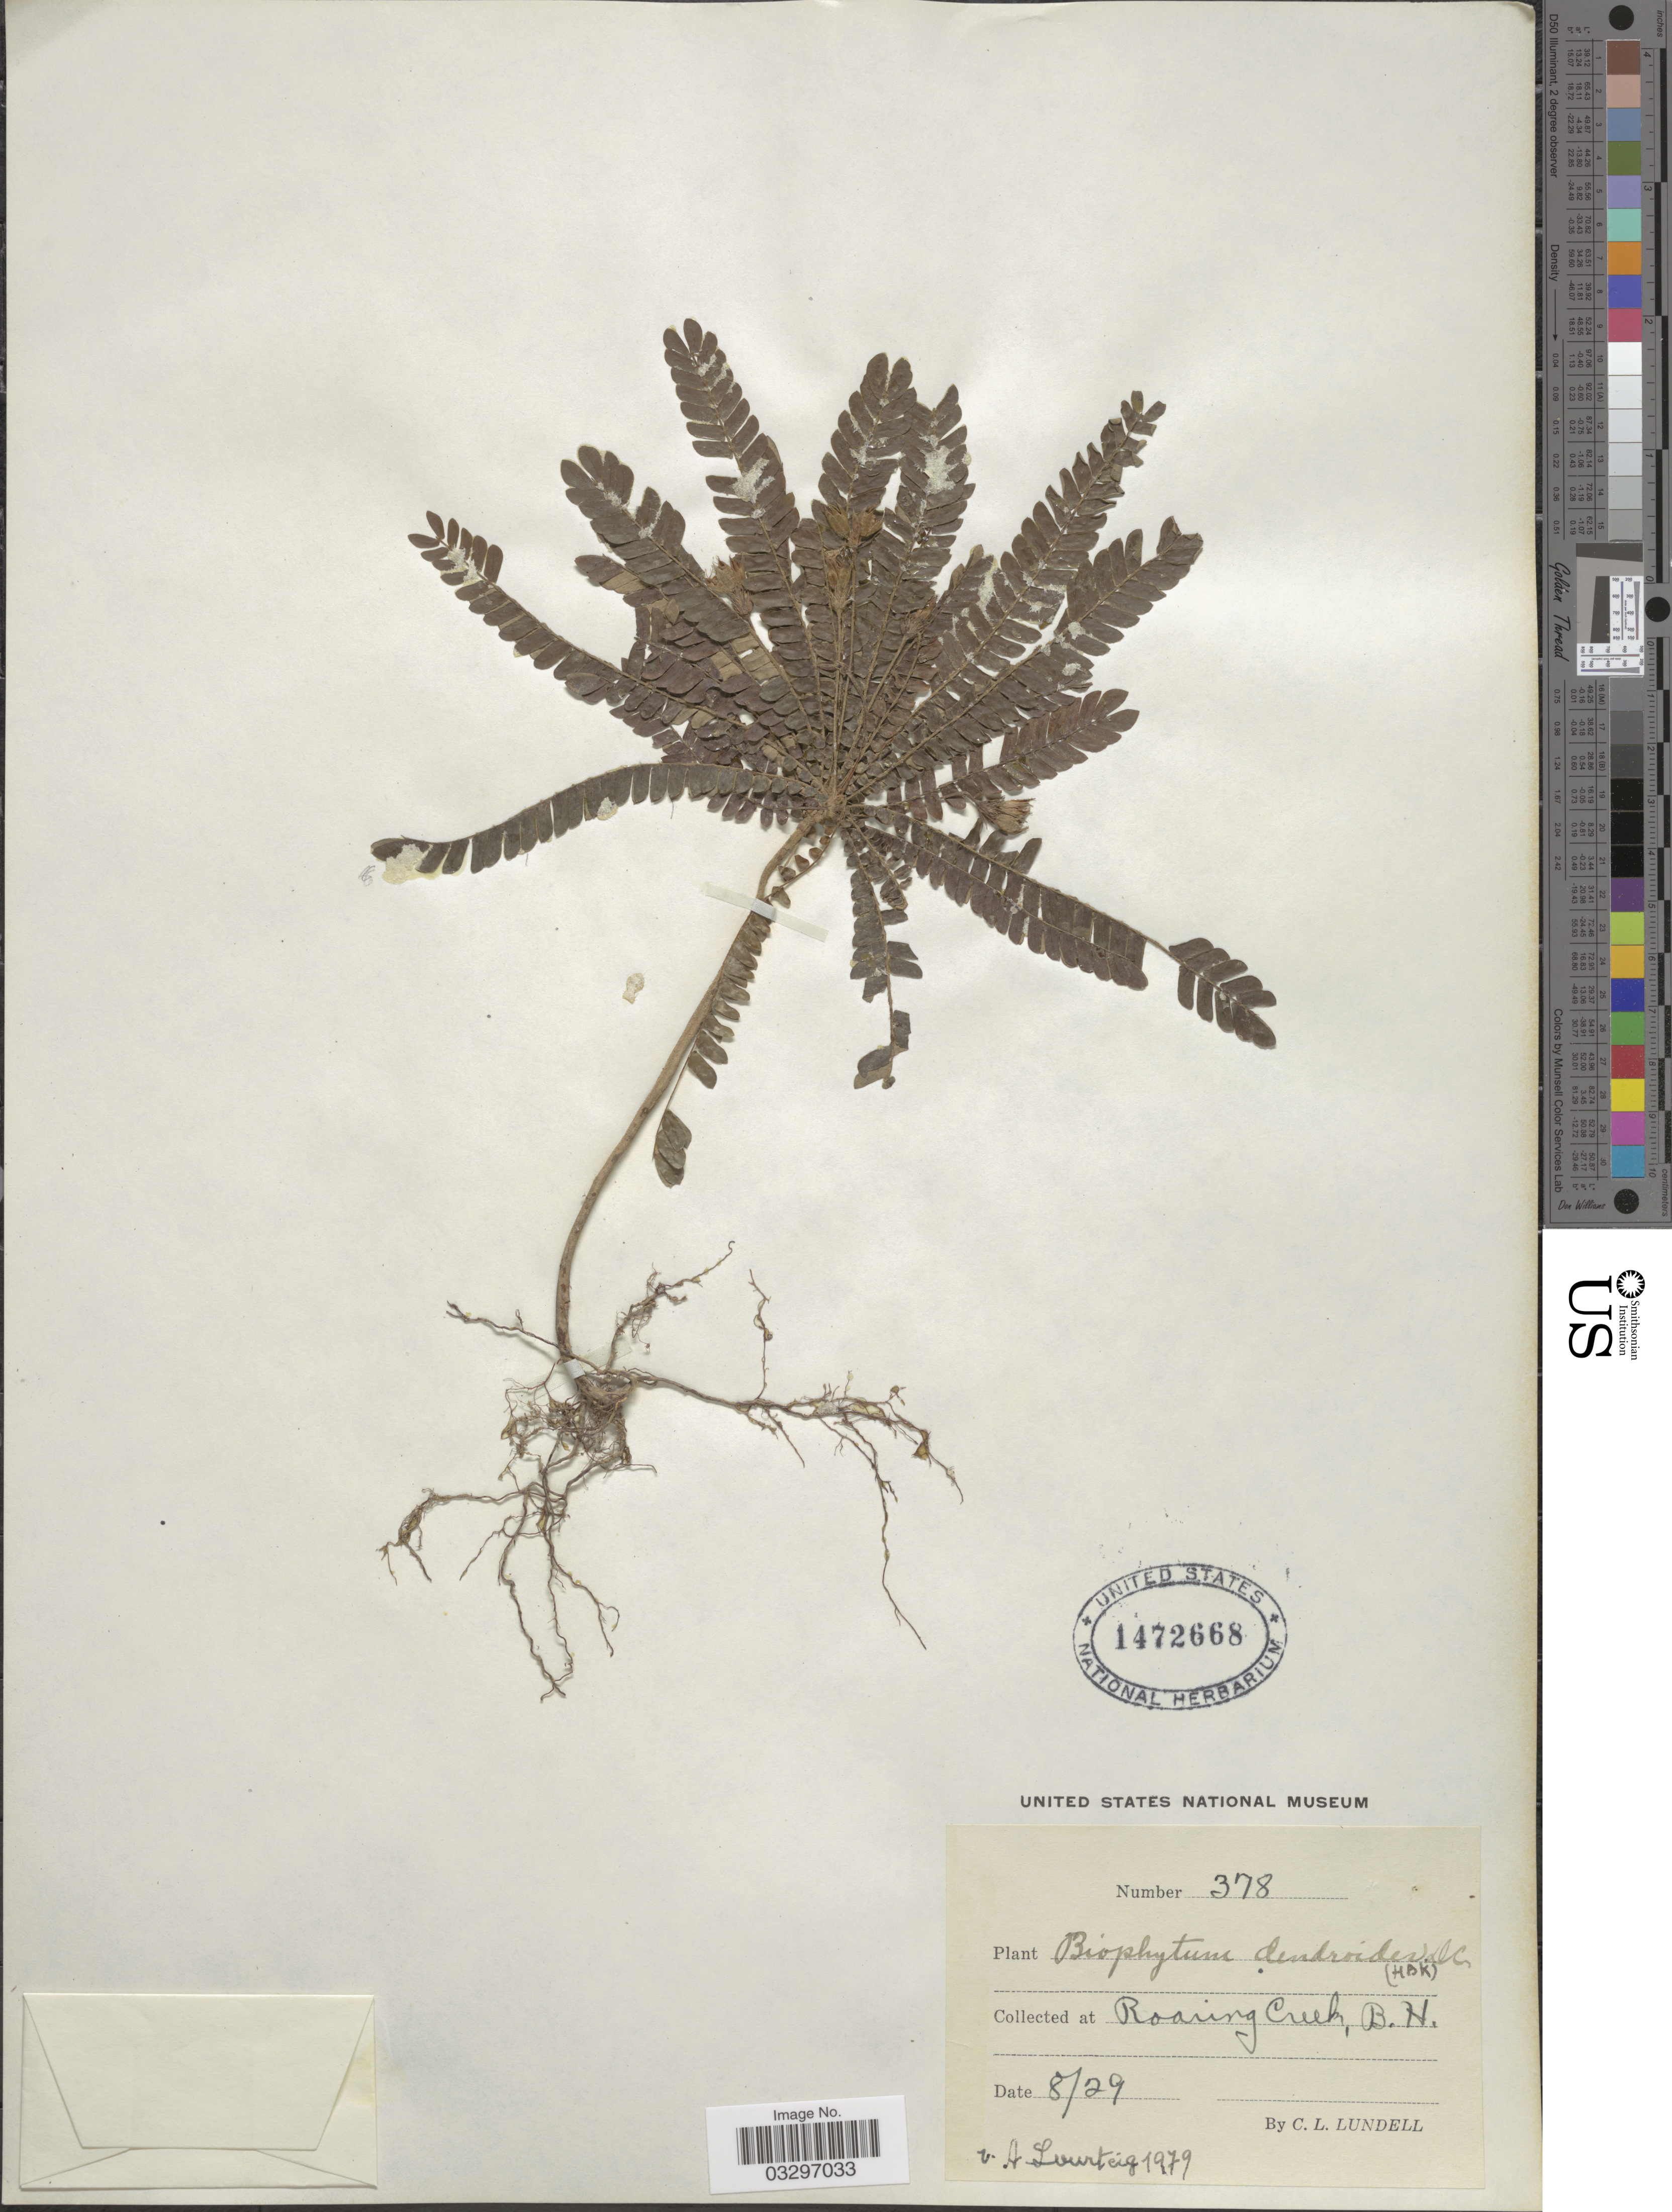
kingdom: Plantae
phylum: Tracheophyta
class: Magnoliopsida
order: Oxalidales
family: Oxalidaceae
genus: Biophytum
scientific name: Biophytum dendroides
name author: (Kunth) DC.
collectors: C. L. Lundell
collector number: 378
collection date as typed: Transcribed d/m/y: /8/29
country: Belize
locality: Roaring Creek, B.H.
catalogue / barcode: US 1472668